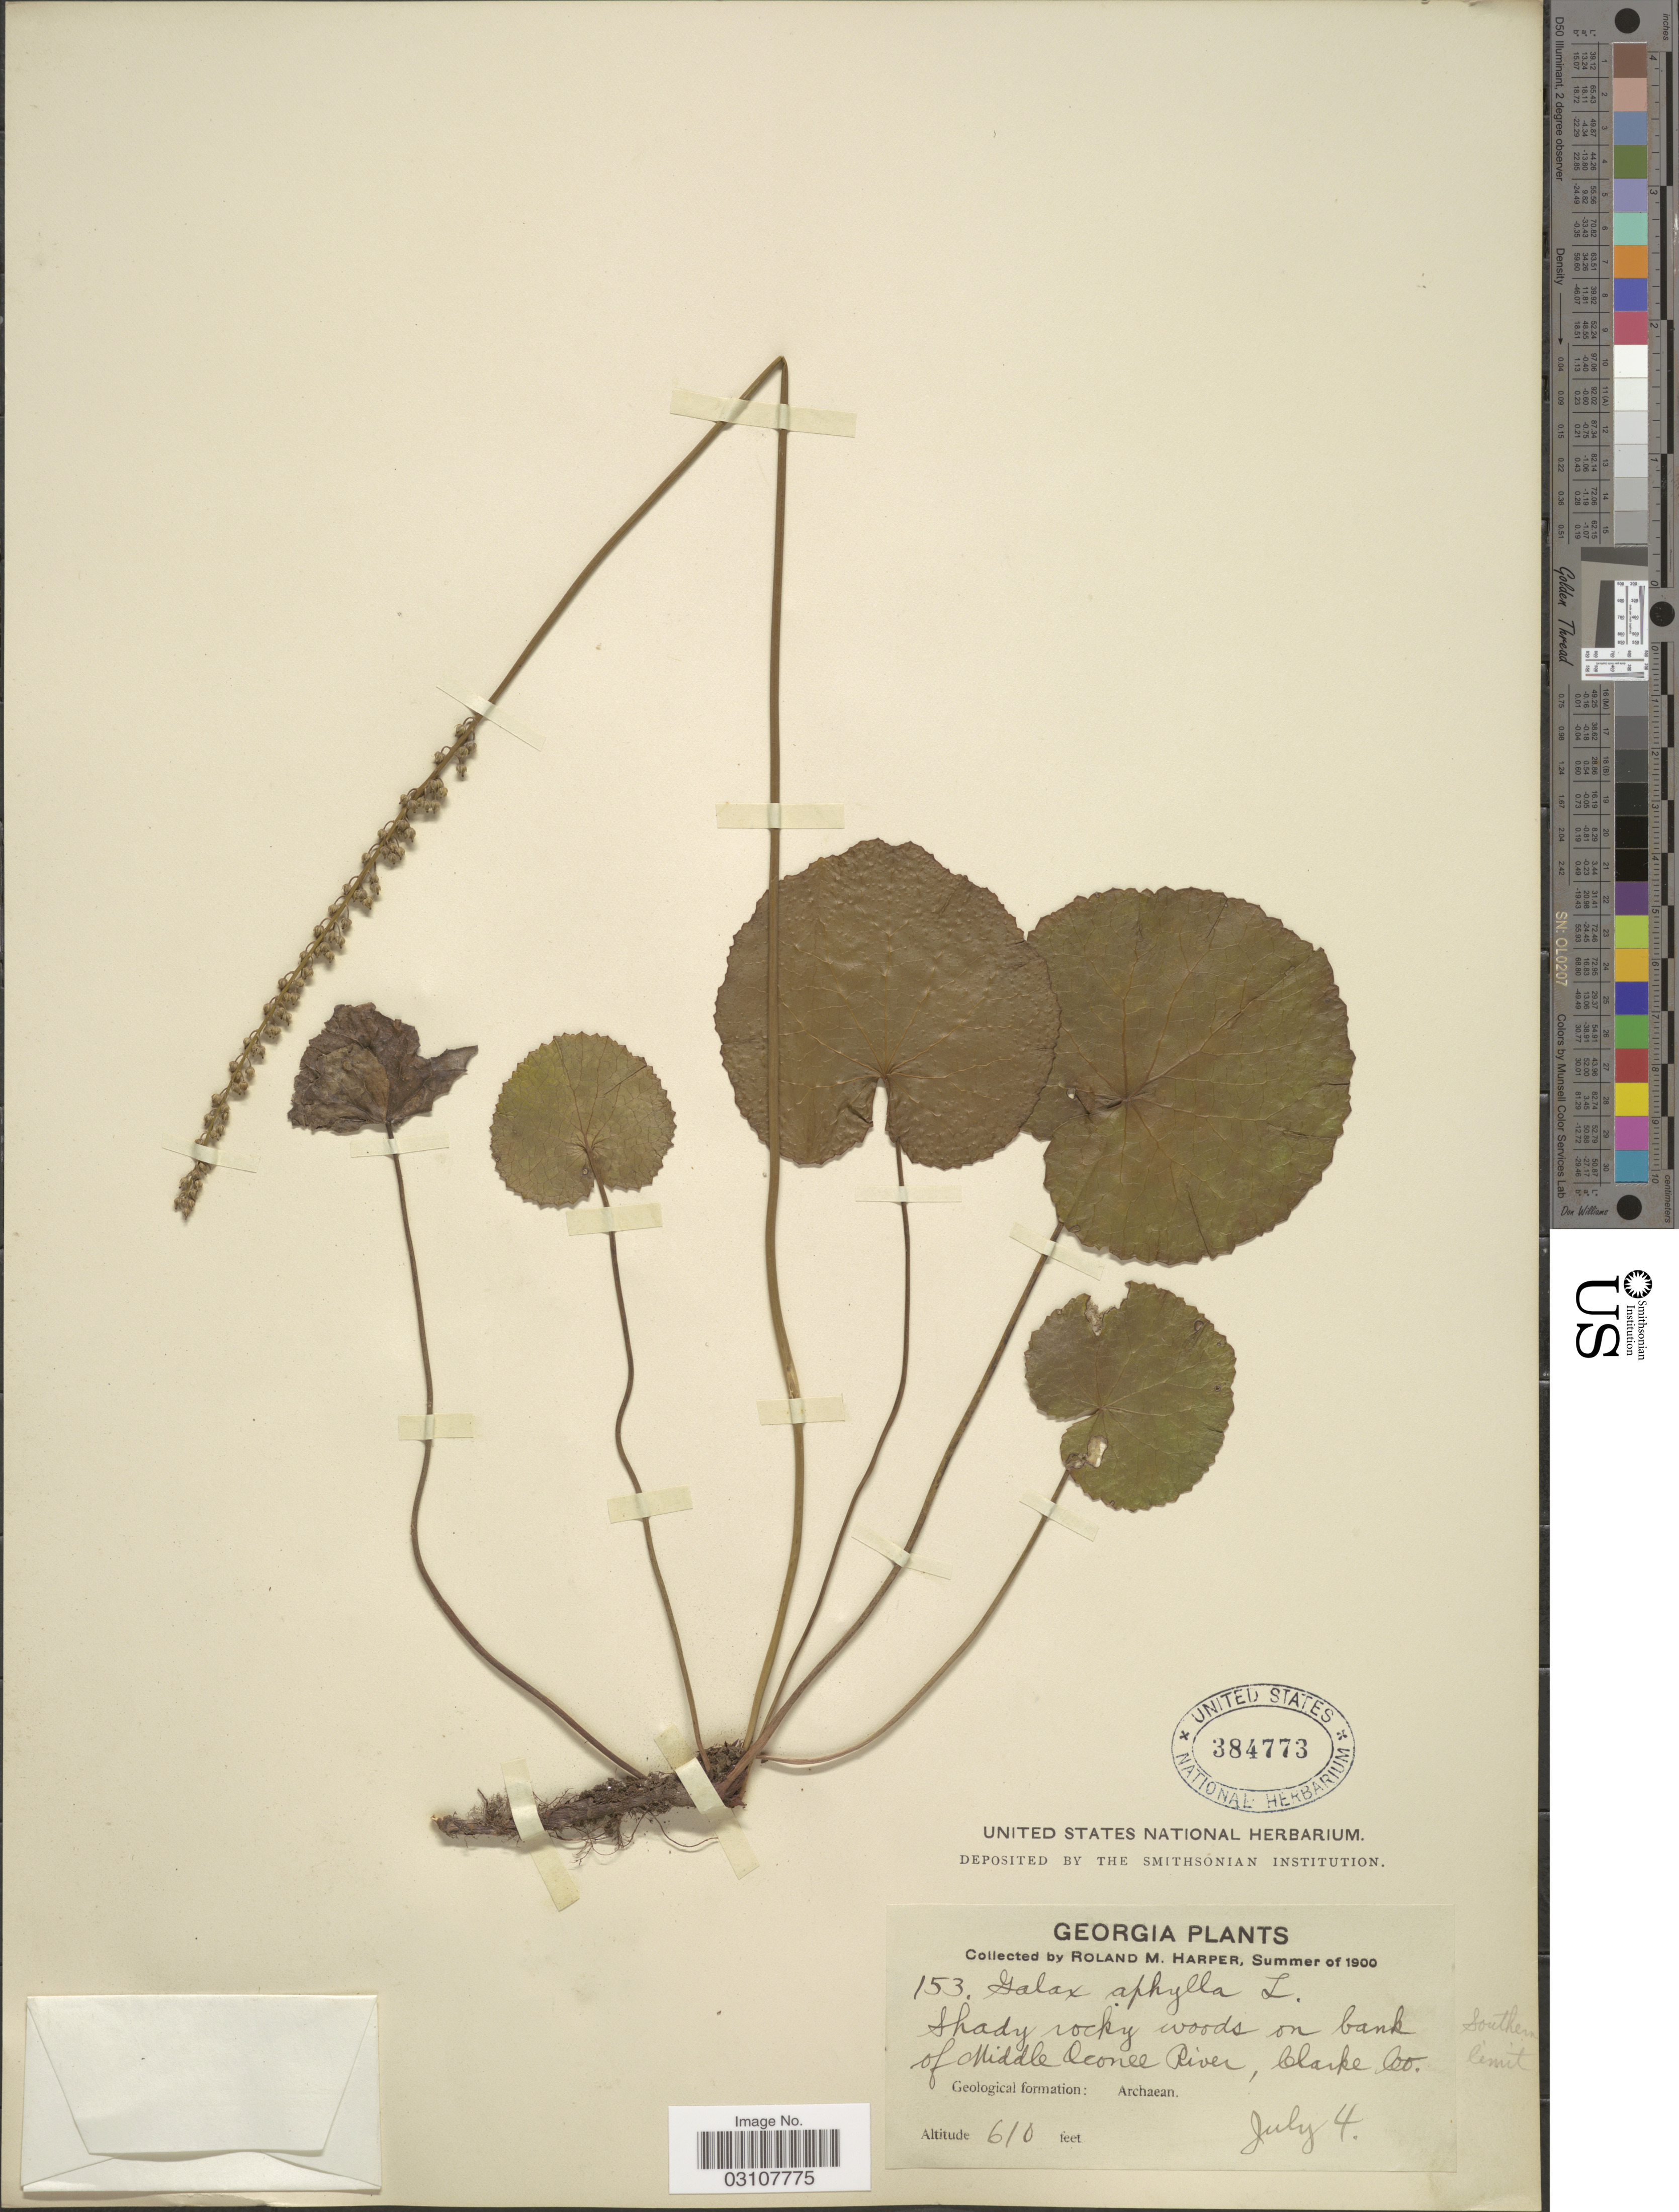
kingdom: Plantae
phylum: Tracheophyta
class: Magnoliopsida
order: Ericales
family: Diapensiaceae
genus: Galax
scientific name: Galax urceolata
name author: (Poir.) Brummitt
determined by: Gaynor, Michelle L., (FLAS), University of Florida (UNITED STATES)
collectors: R. M. Harper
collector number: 153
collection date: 1900-07-04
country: United States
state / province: Georgia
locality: Bank of Middle Oconee River, Clarke Co. Geological formation: Archaean. Southern limit [unsure placement].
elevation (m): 186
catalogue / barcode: US 384773